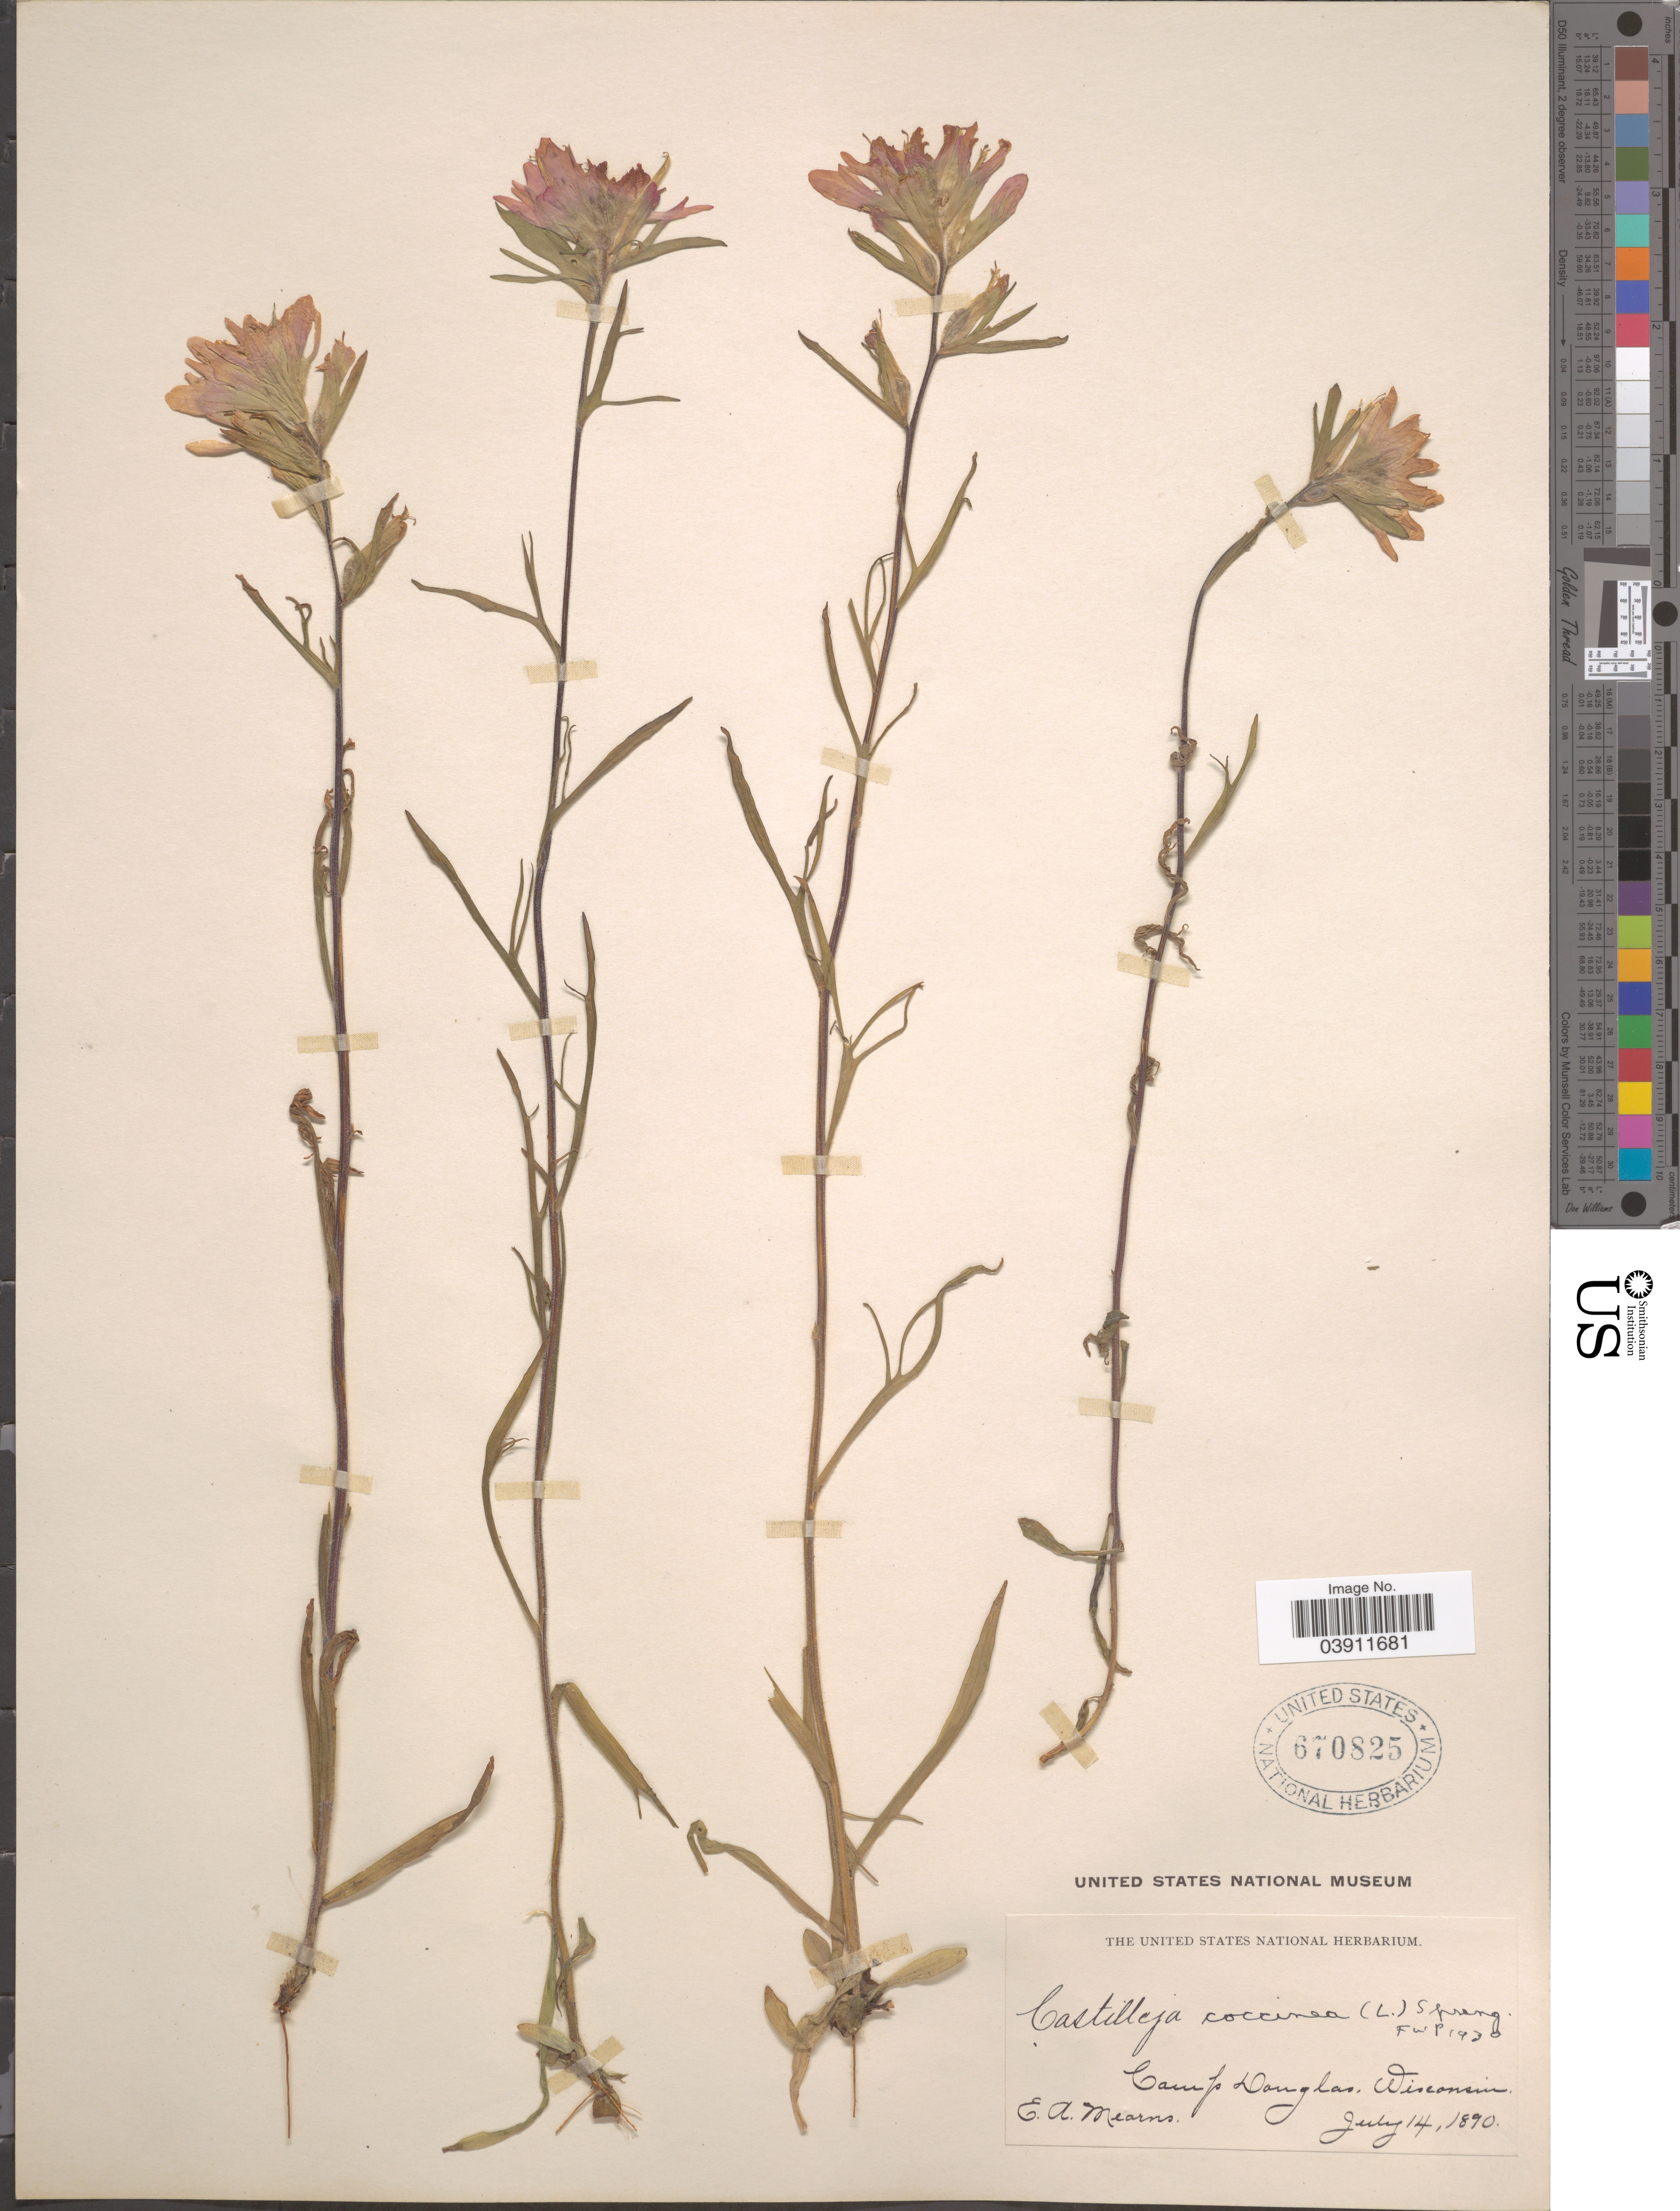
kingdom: Plantae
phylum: Tracheophyta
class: Magnoliopsida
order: Lamiales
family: Orobanchaceae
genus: Castilleja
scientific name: Castilleja coccinea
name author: (L.) Spreng.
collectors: E. A. Mearns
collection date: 1890-07-14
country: United States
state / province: Wisconsin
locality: Camp Douglas.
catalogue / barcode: US 670825